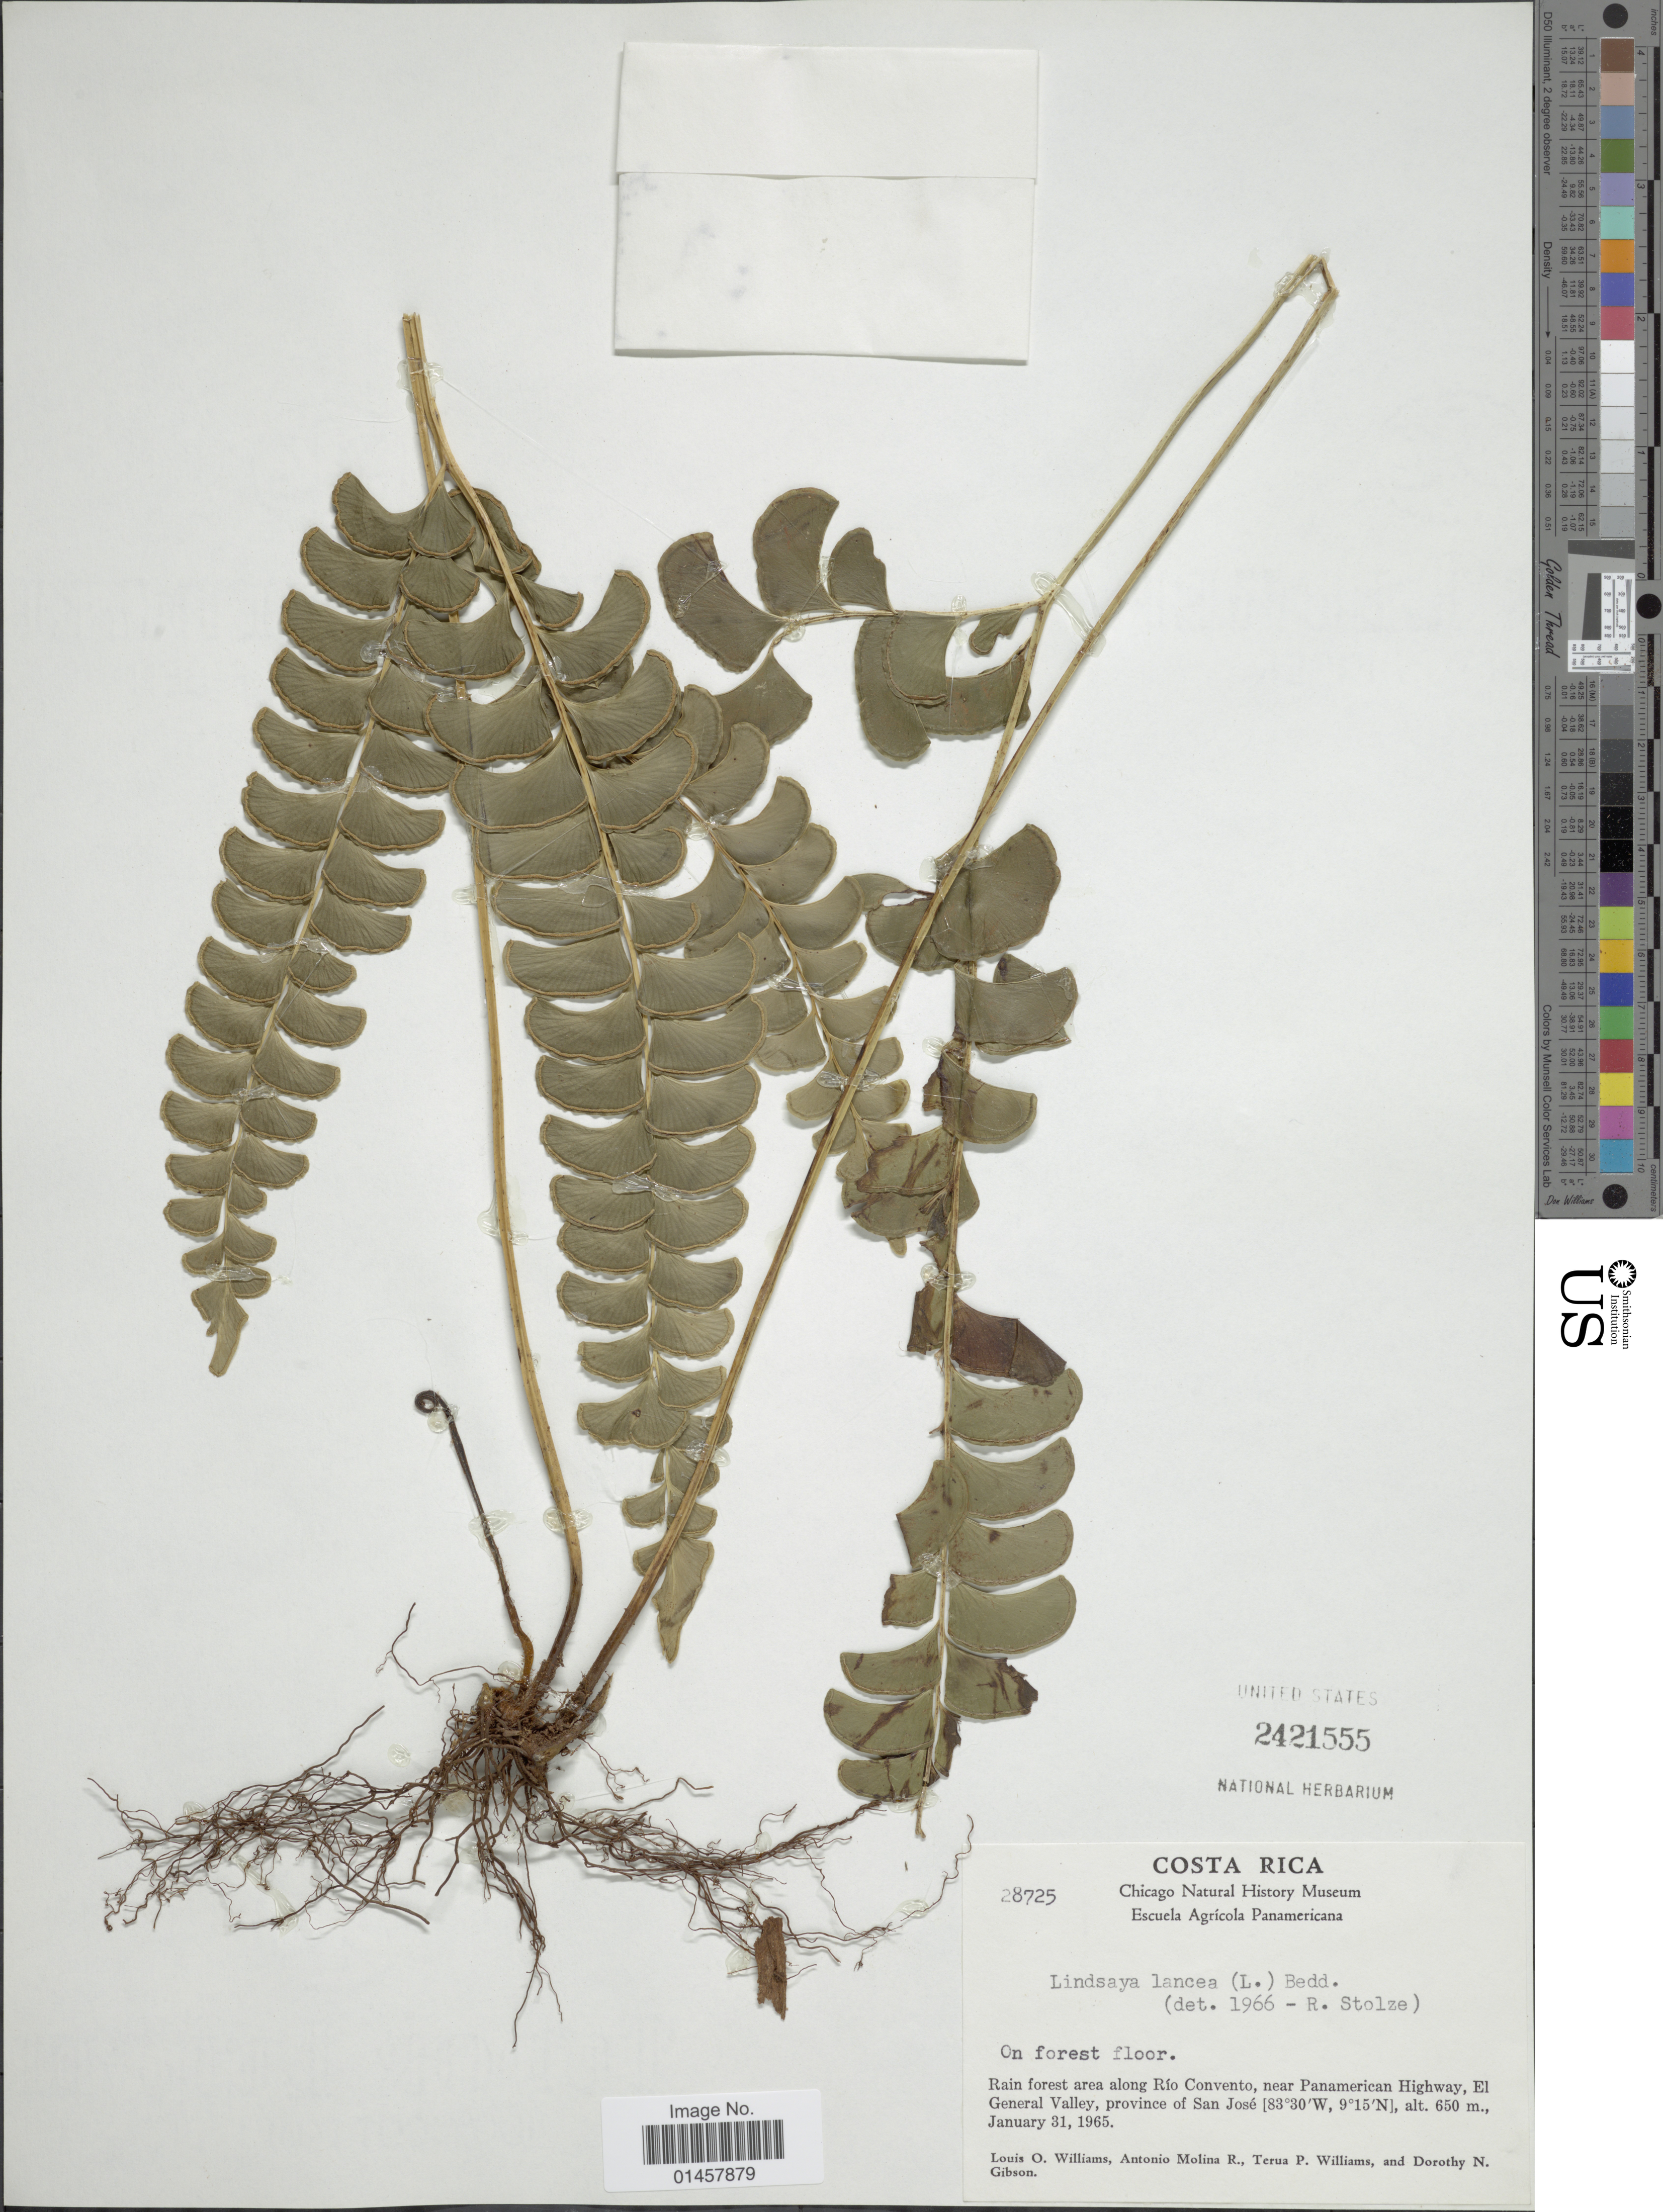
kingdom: Plantae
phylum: Tracheophyta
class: Polypodiopsida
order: Polypodiales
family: Lindsaeaceae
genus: Lindsaea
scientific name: Lindsaea lancea var. lancea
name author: (L.) Bedd.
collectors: L. O. Williams, A. Molina R., T. P. Williams & D. N. Gibson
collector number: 28725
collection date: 1965-01-31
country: Costa Rica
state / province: San José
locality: Rain forest area along Rio Convento near Panamerican Highway, El General Valley, province of San José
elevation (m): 650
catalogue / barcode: US 2421555